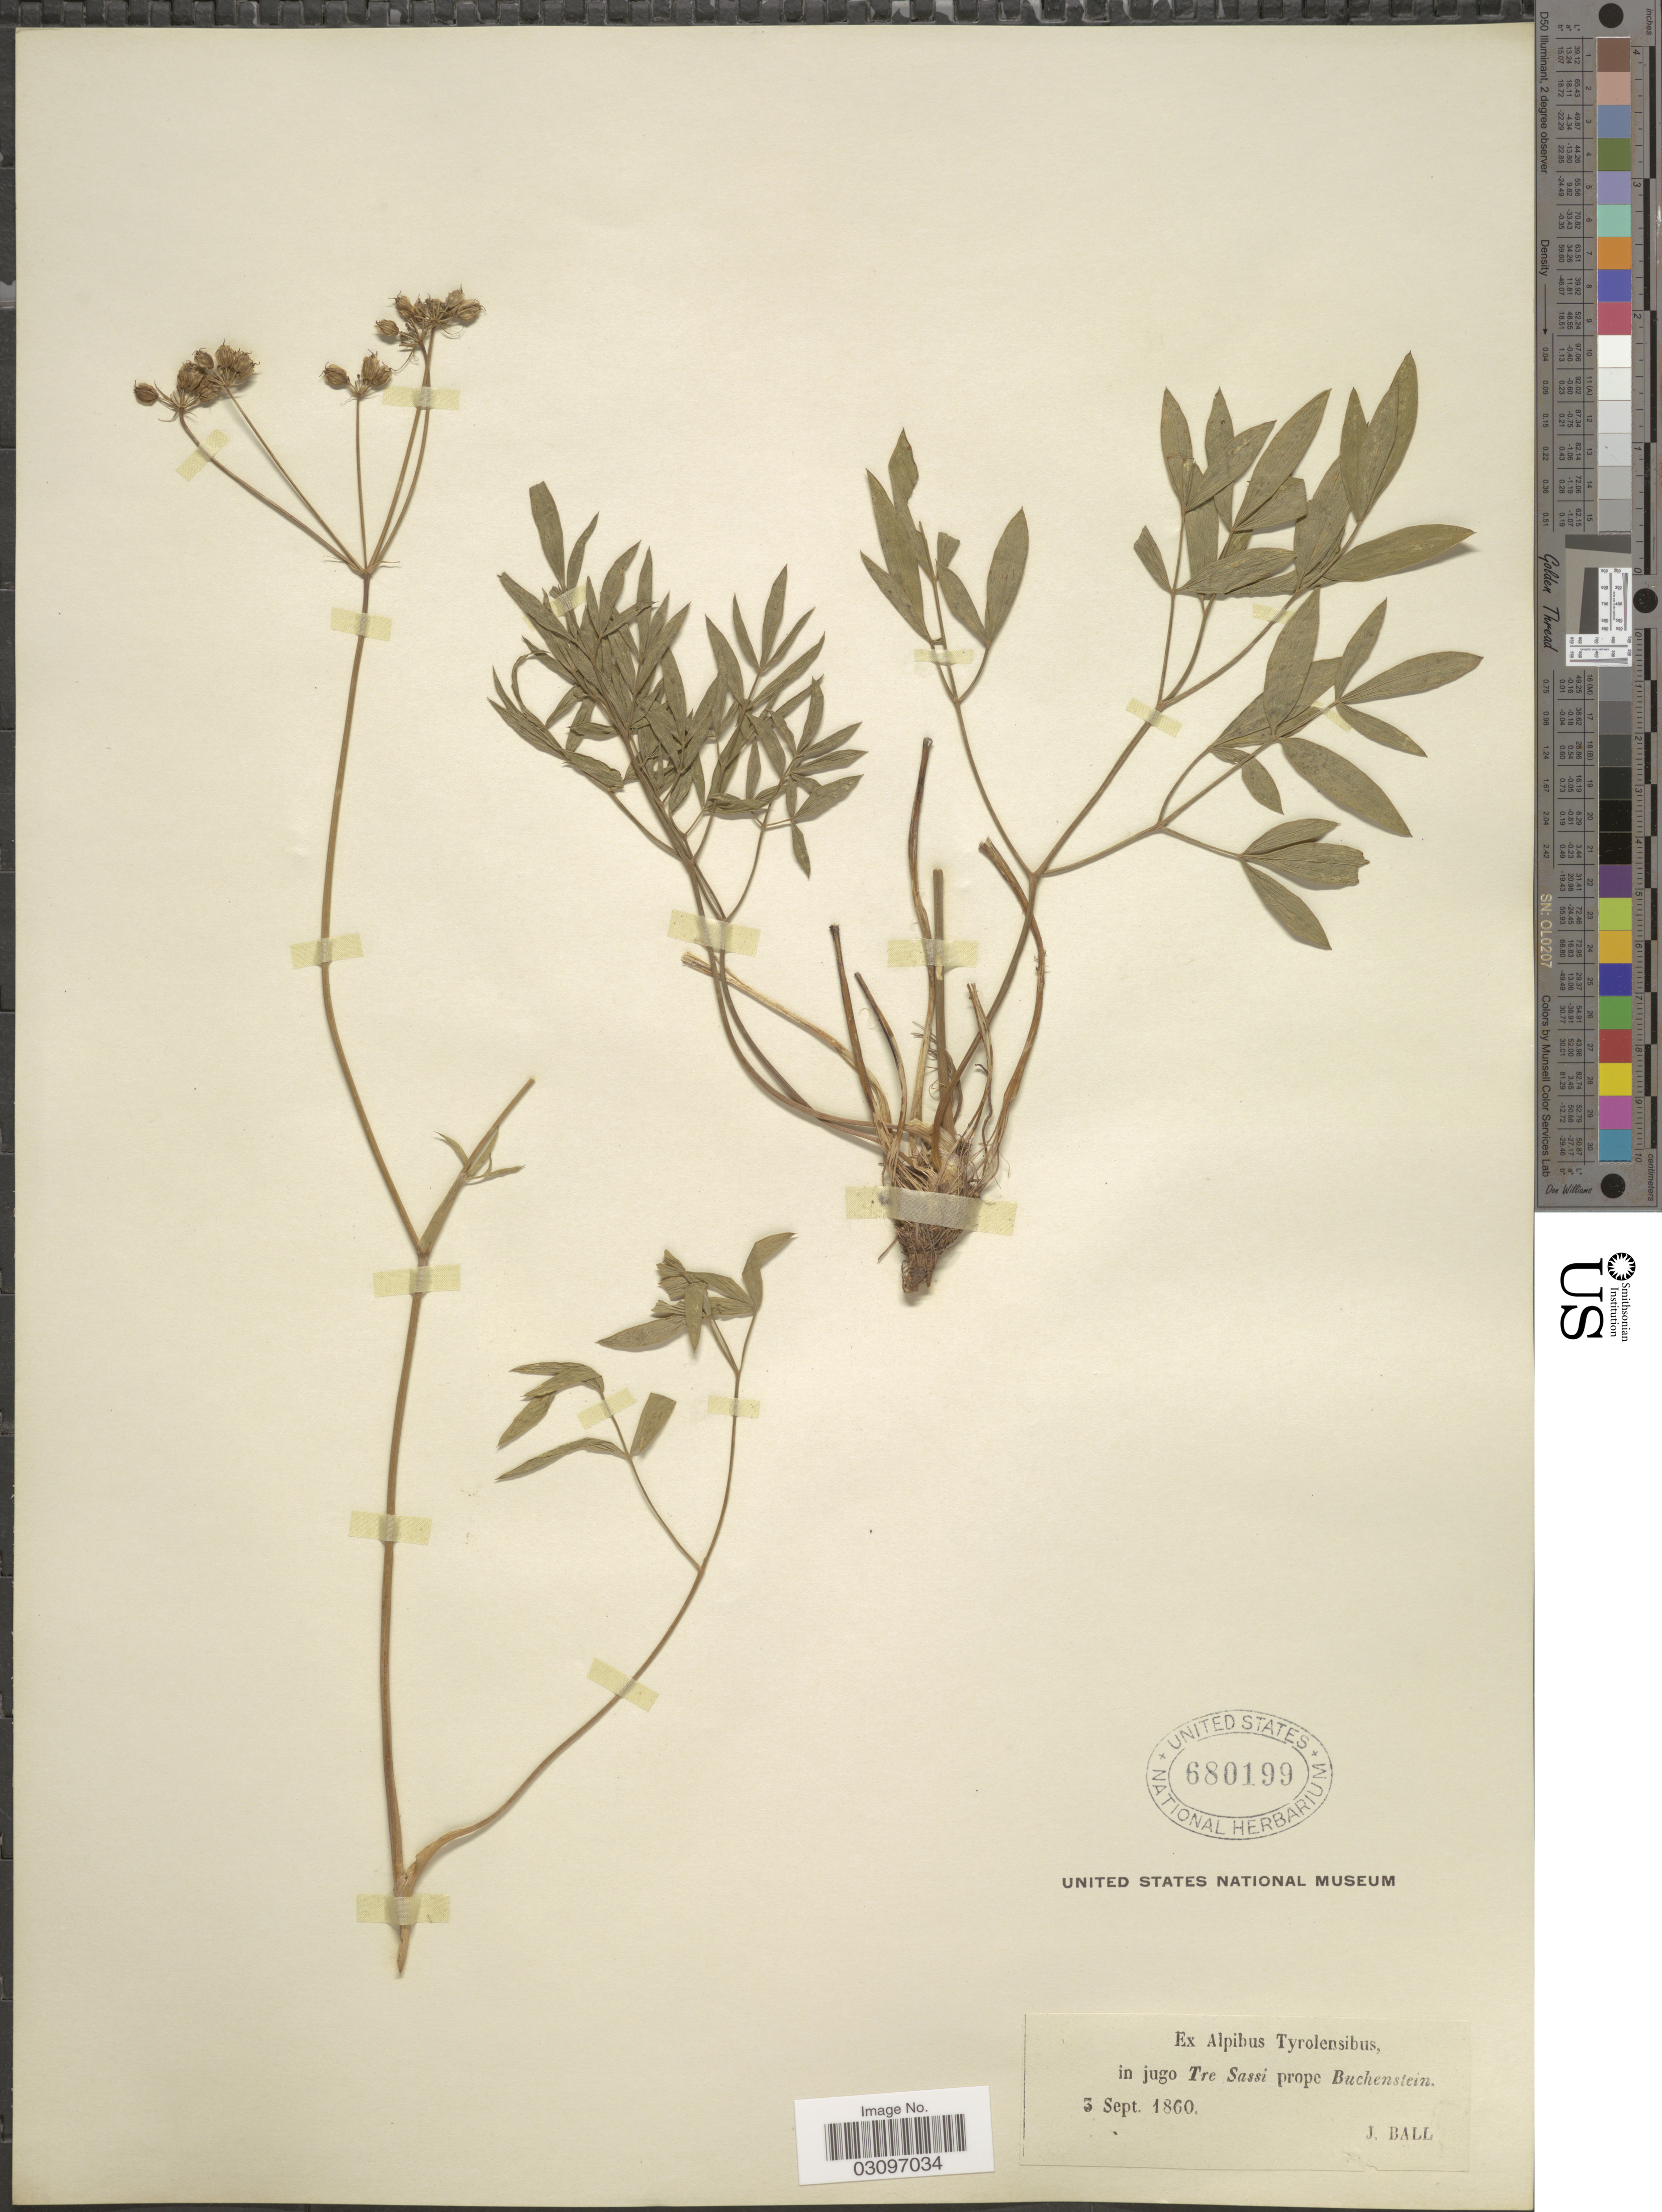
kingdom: Plantae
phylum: Tracheophyta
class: Magnoliopsida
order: Apiales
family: Apiaceae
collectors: J. Ball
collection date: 1860-09-03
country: Italy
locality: Ex Alpibus Tyrolensibus, in jugo Tre Sassi prope Buchenstein.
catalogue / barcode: US 680199